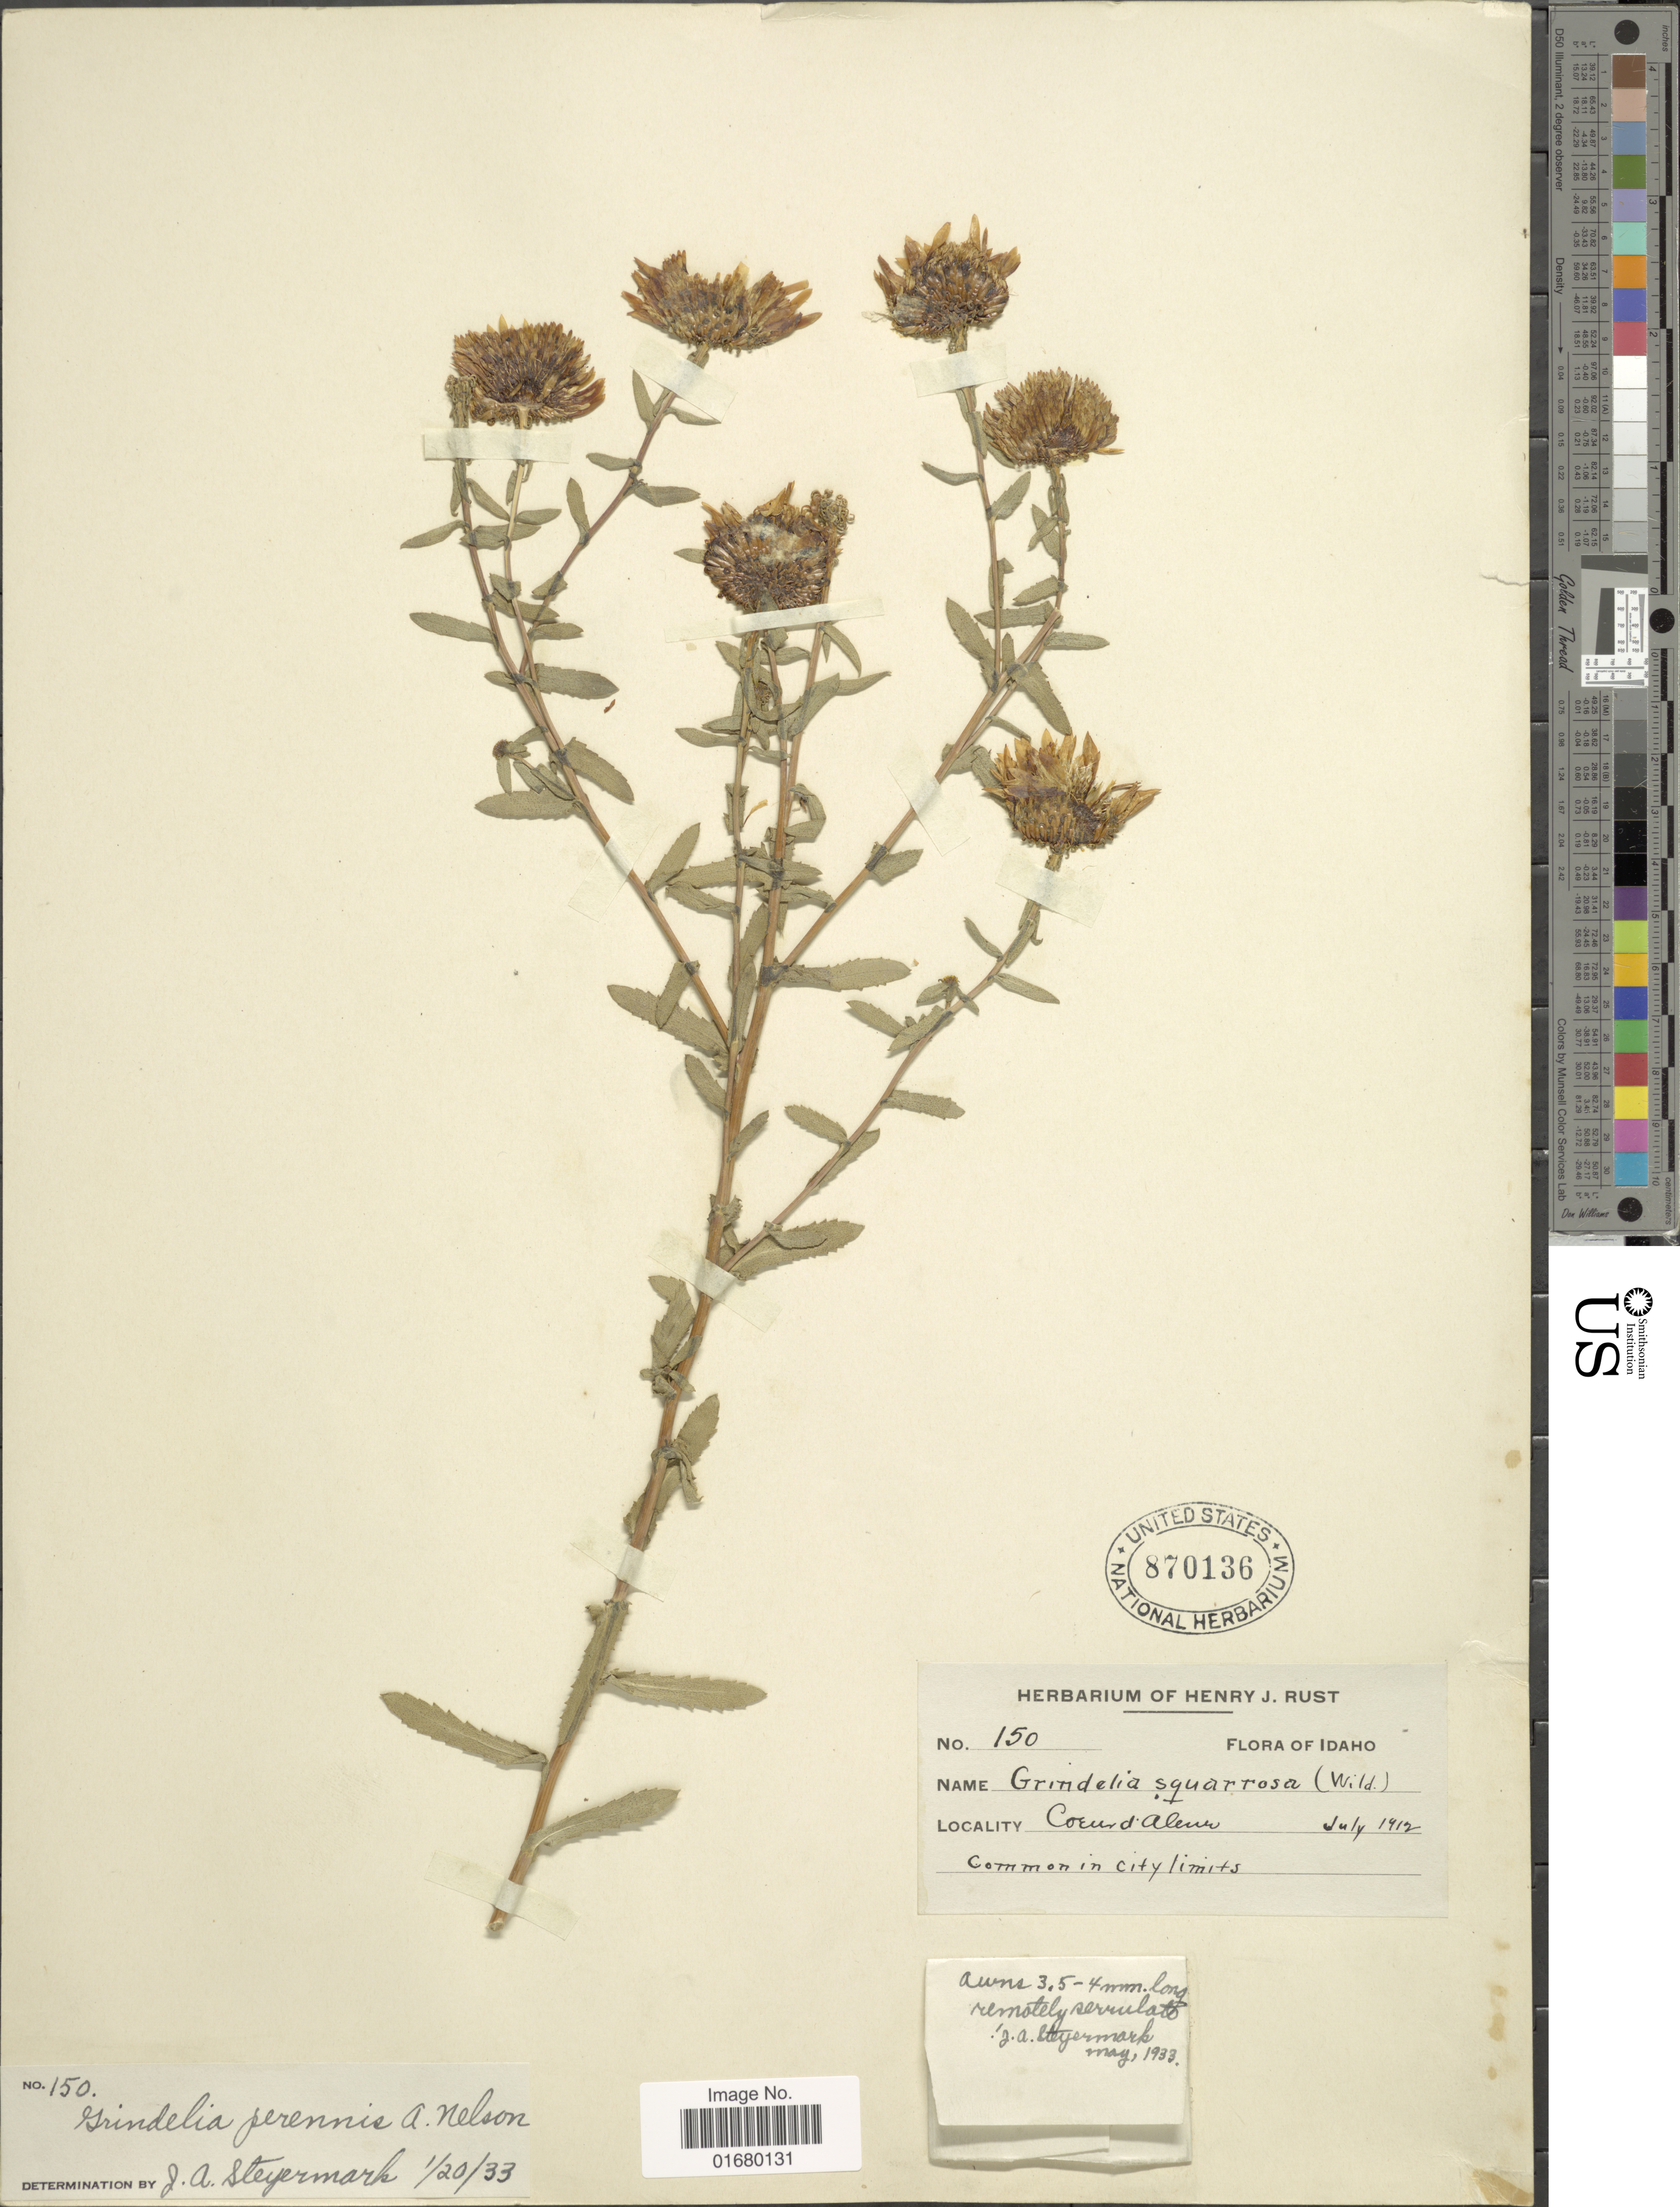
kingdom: Plantae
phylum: Tracheophyta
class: Magnoliopsida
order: Asterales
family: Asteraceae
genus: Grindelia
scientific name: Grindelia perennis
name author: A. Nelson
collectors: ex herb. Henry J. Rust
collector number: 150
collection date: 1912-07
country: United States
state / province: Idaho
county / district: Kootenai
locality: Coeur d'Alene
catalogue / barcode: US 870136